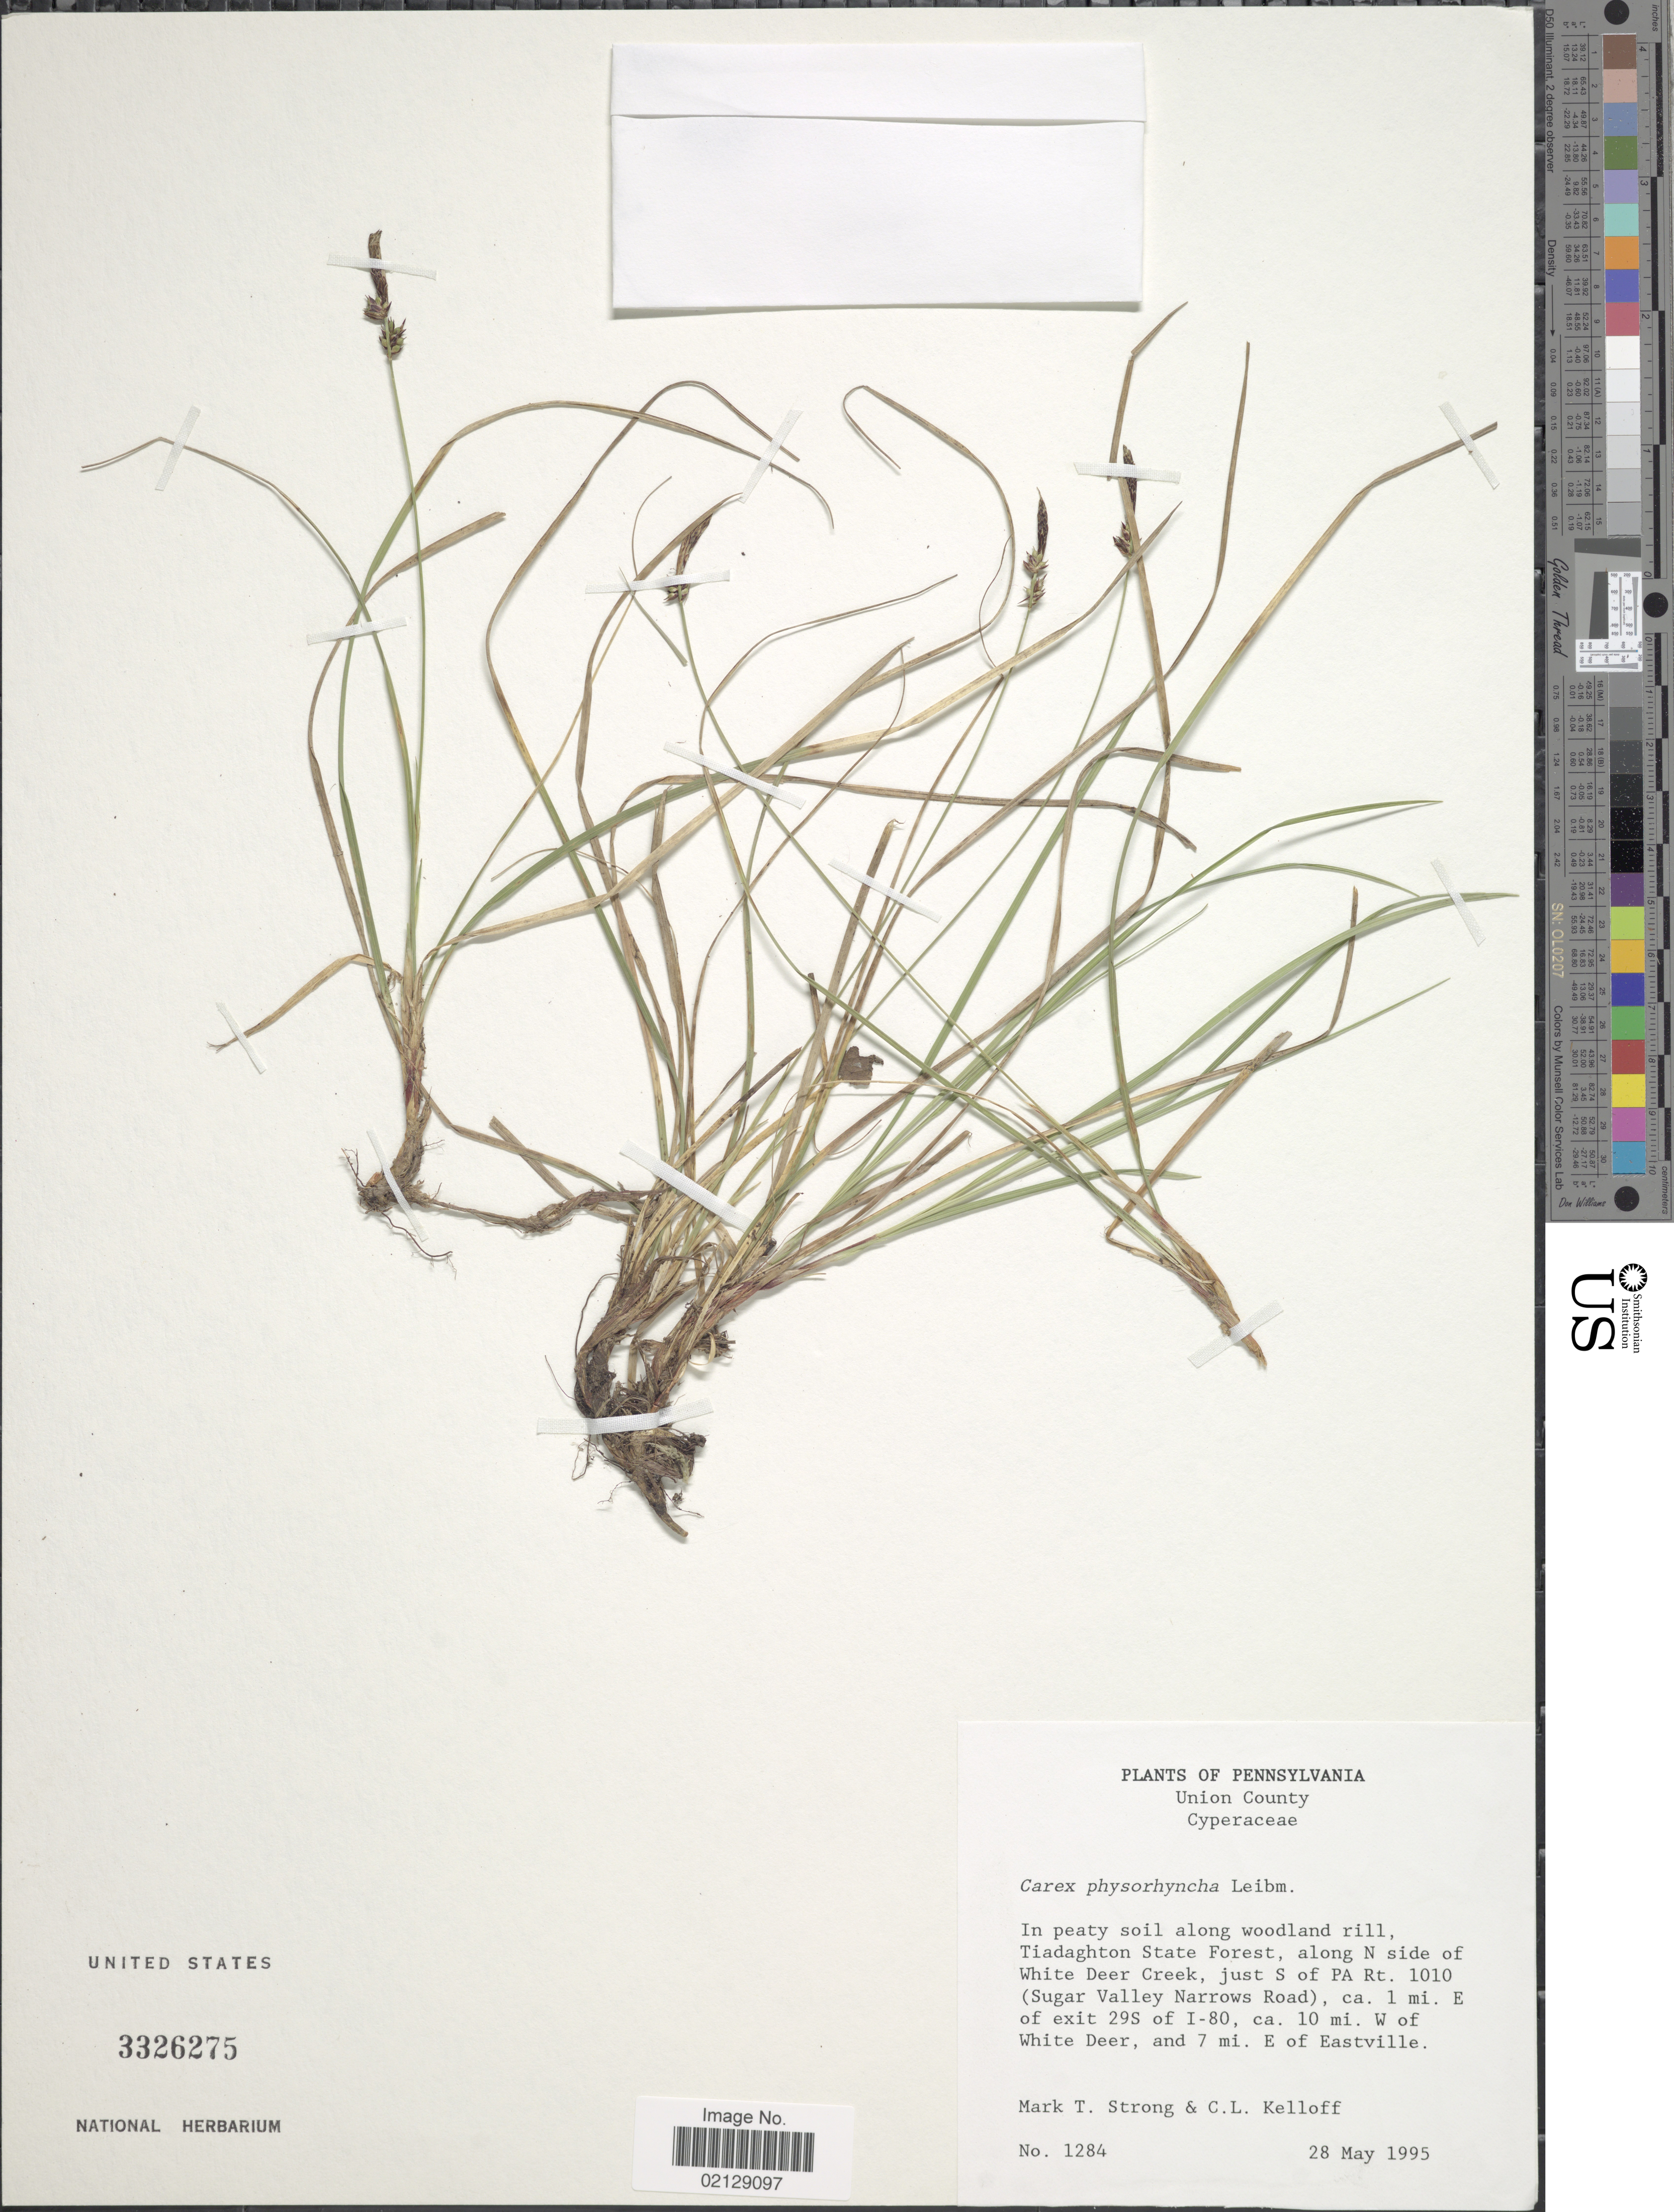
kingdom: Plantae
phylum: Tracheophyta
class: Liliopsida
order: Poales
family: Cyperaceae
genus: Carex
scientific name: Carex physorhyncha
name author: Liebm. ex Steud.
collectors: M. T. Strong & C. L. Kelloff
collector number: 1284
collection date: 1995-05-28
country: United States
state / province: Pennsylvania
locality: Union County, Tiadaghton State Forest, along N side of White Deer Creek, just S of PA Rt. 1010 (Sugar Valley Narrows Road) 1 mi. E of exit 29S of I-80, 10 mi. W of White Deer, and 7 mi. E. of Eastville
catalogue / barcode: US 3326275